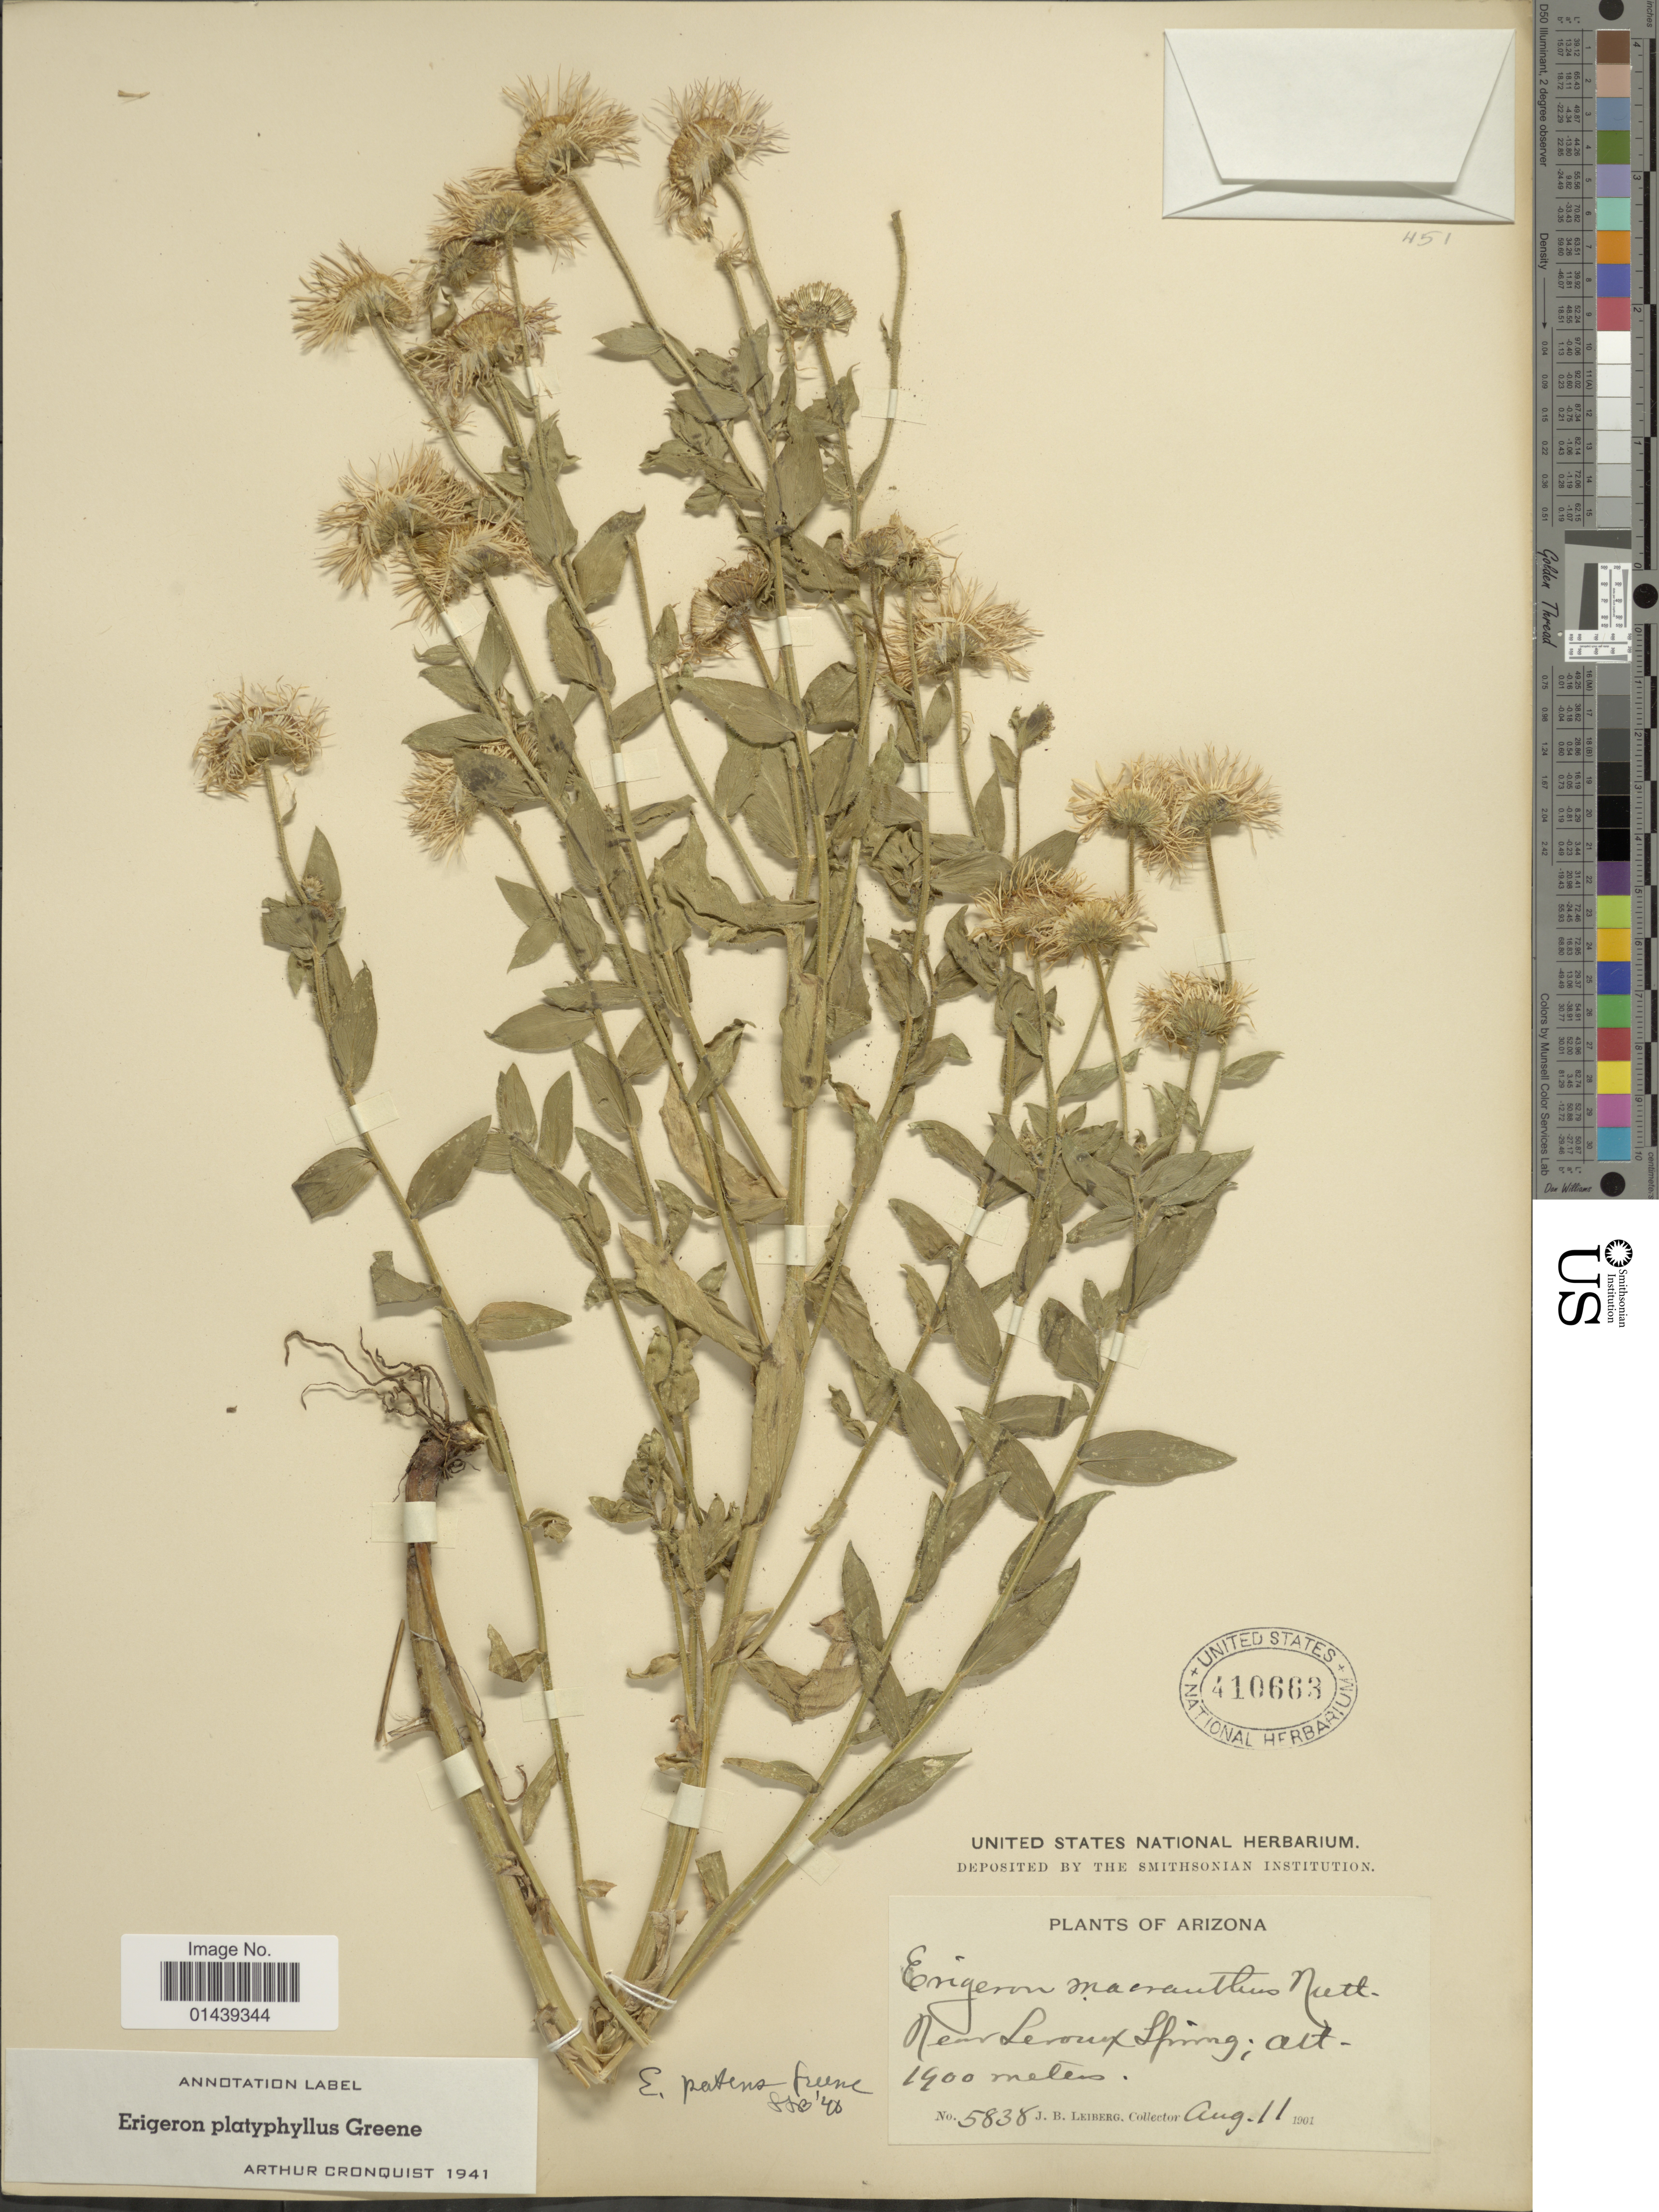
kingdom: Plantae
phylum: Tracheophyta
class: Magnoliopsida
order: Asterales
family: Asteraceae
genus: Erigeron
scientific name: Erigeron platyphyllus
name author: Greene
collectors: J. B. Leiberg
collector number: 5838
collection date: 1901-08-11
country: United States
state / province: Arizona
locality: Near Leroux Spring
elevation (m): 1900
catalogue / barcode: US 410663